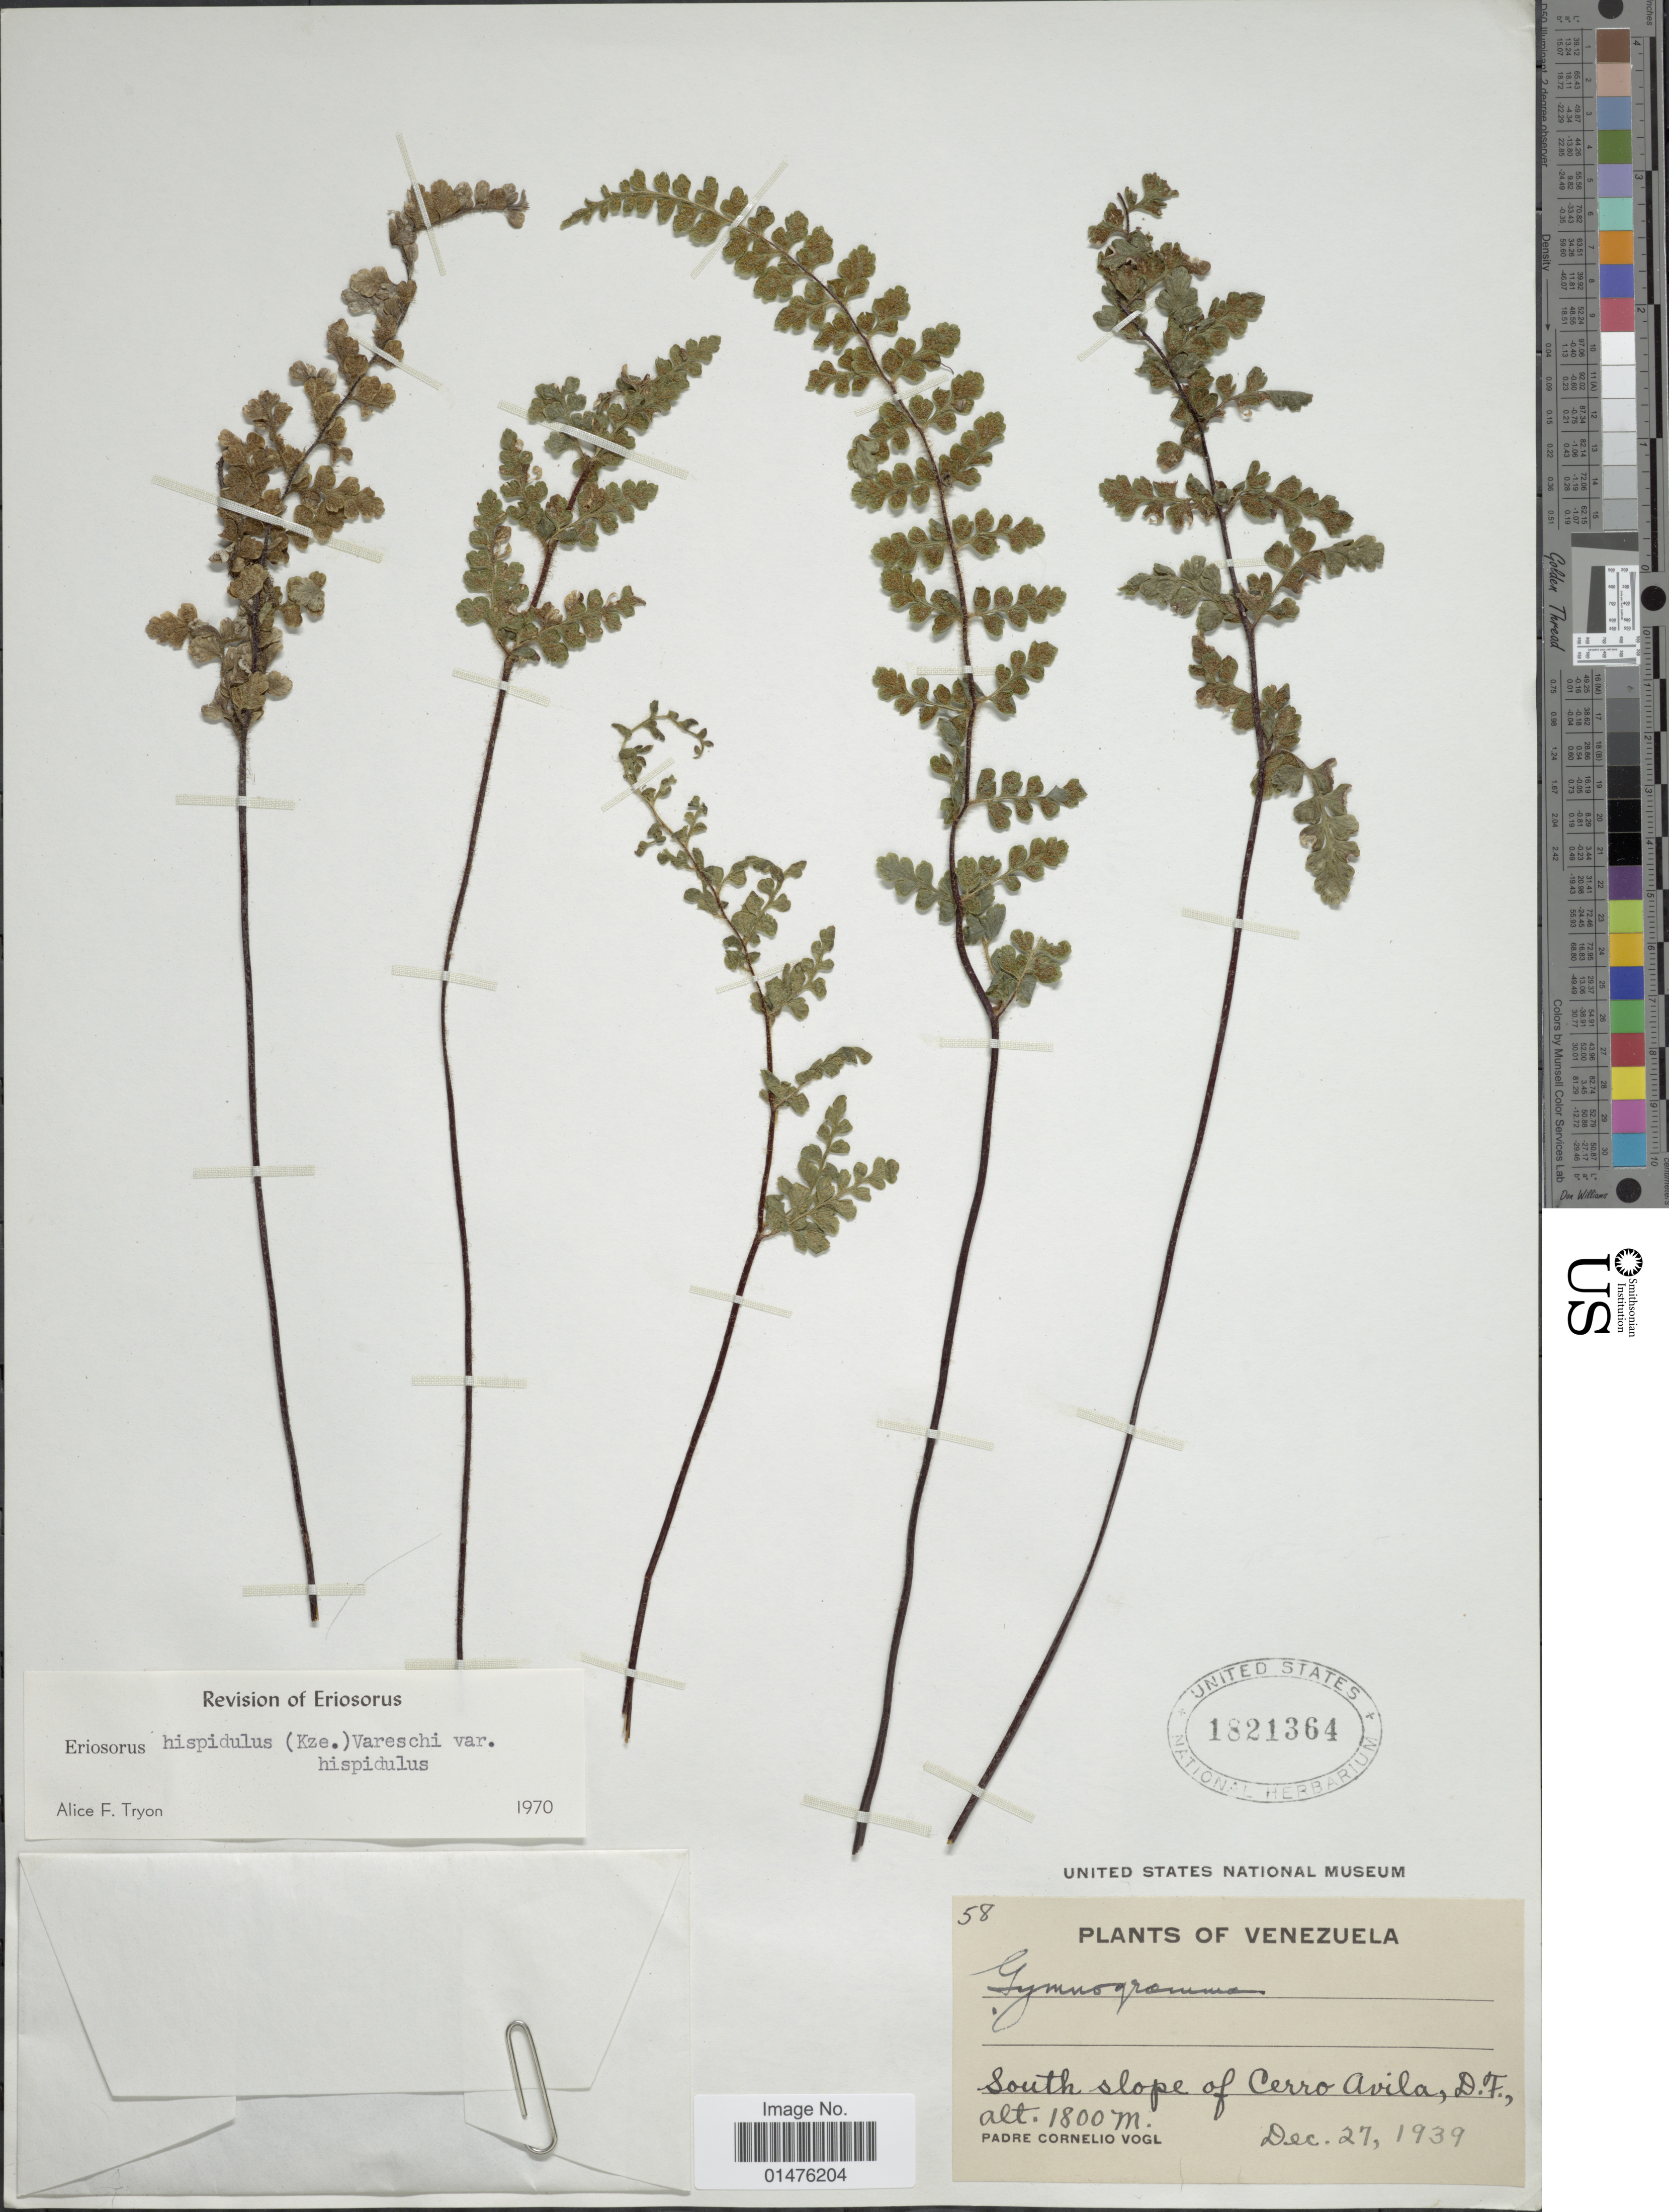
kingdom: Plantae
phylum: Tracheophyta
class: Polypodiopsida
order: Polypodiales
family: Pteridaceae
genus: Jamesonia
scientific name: Jamesonia hispidula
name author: Kunze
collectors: C. Vogl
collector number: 58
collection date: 1939-12-27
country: Venezuela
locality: South slope of Cerro Avila, D.F.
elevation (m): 1800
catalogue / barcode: US 1821364